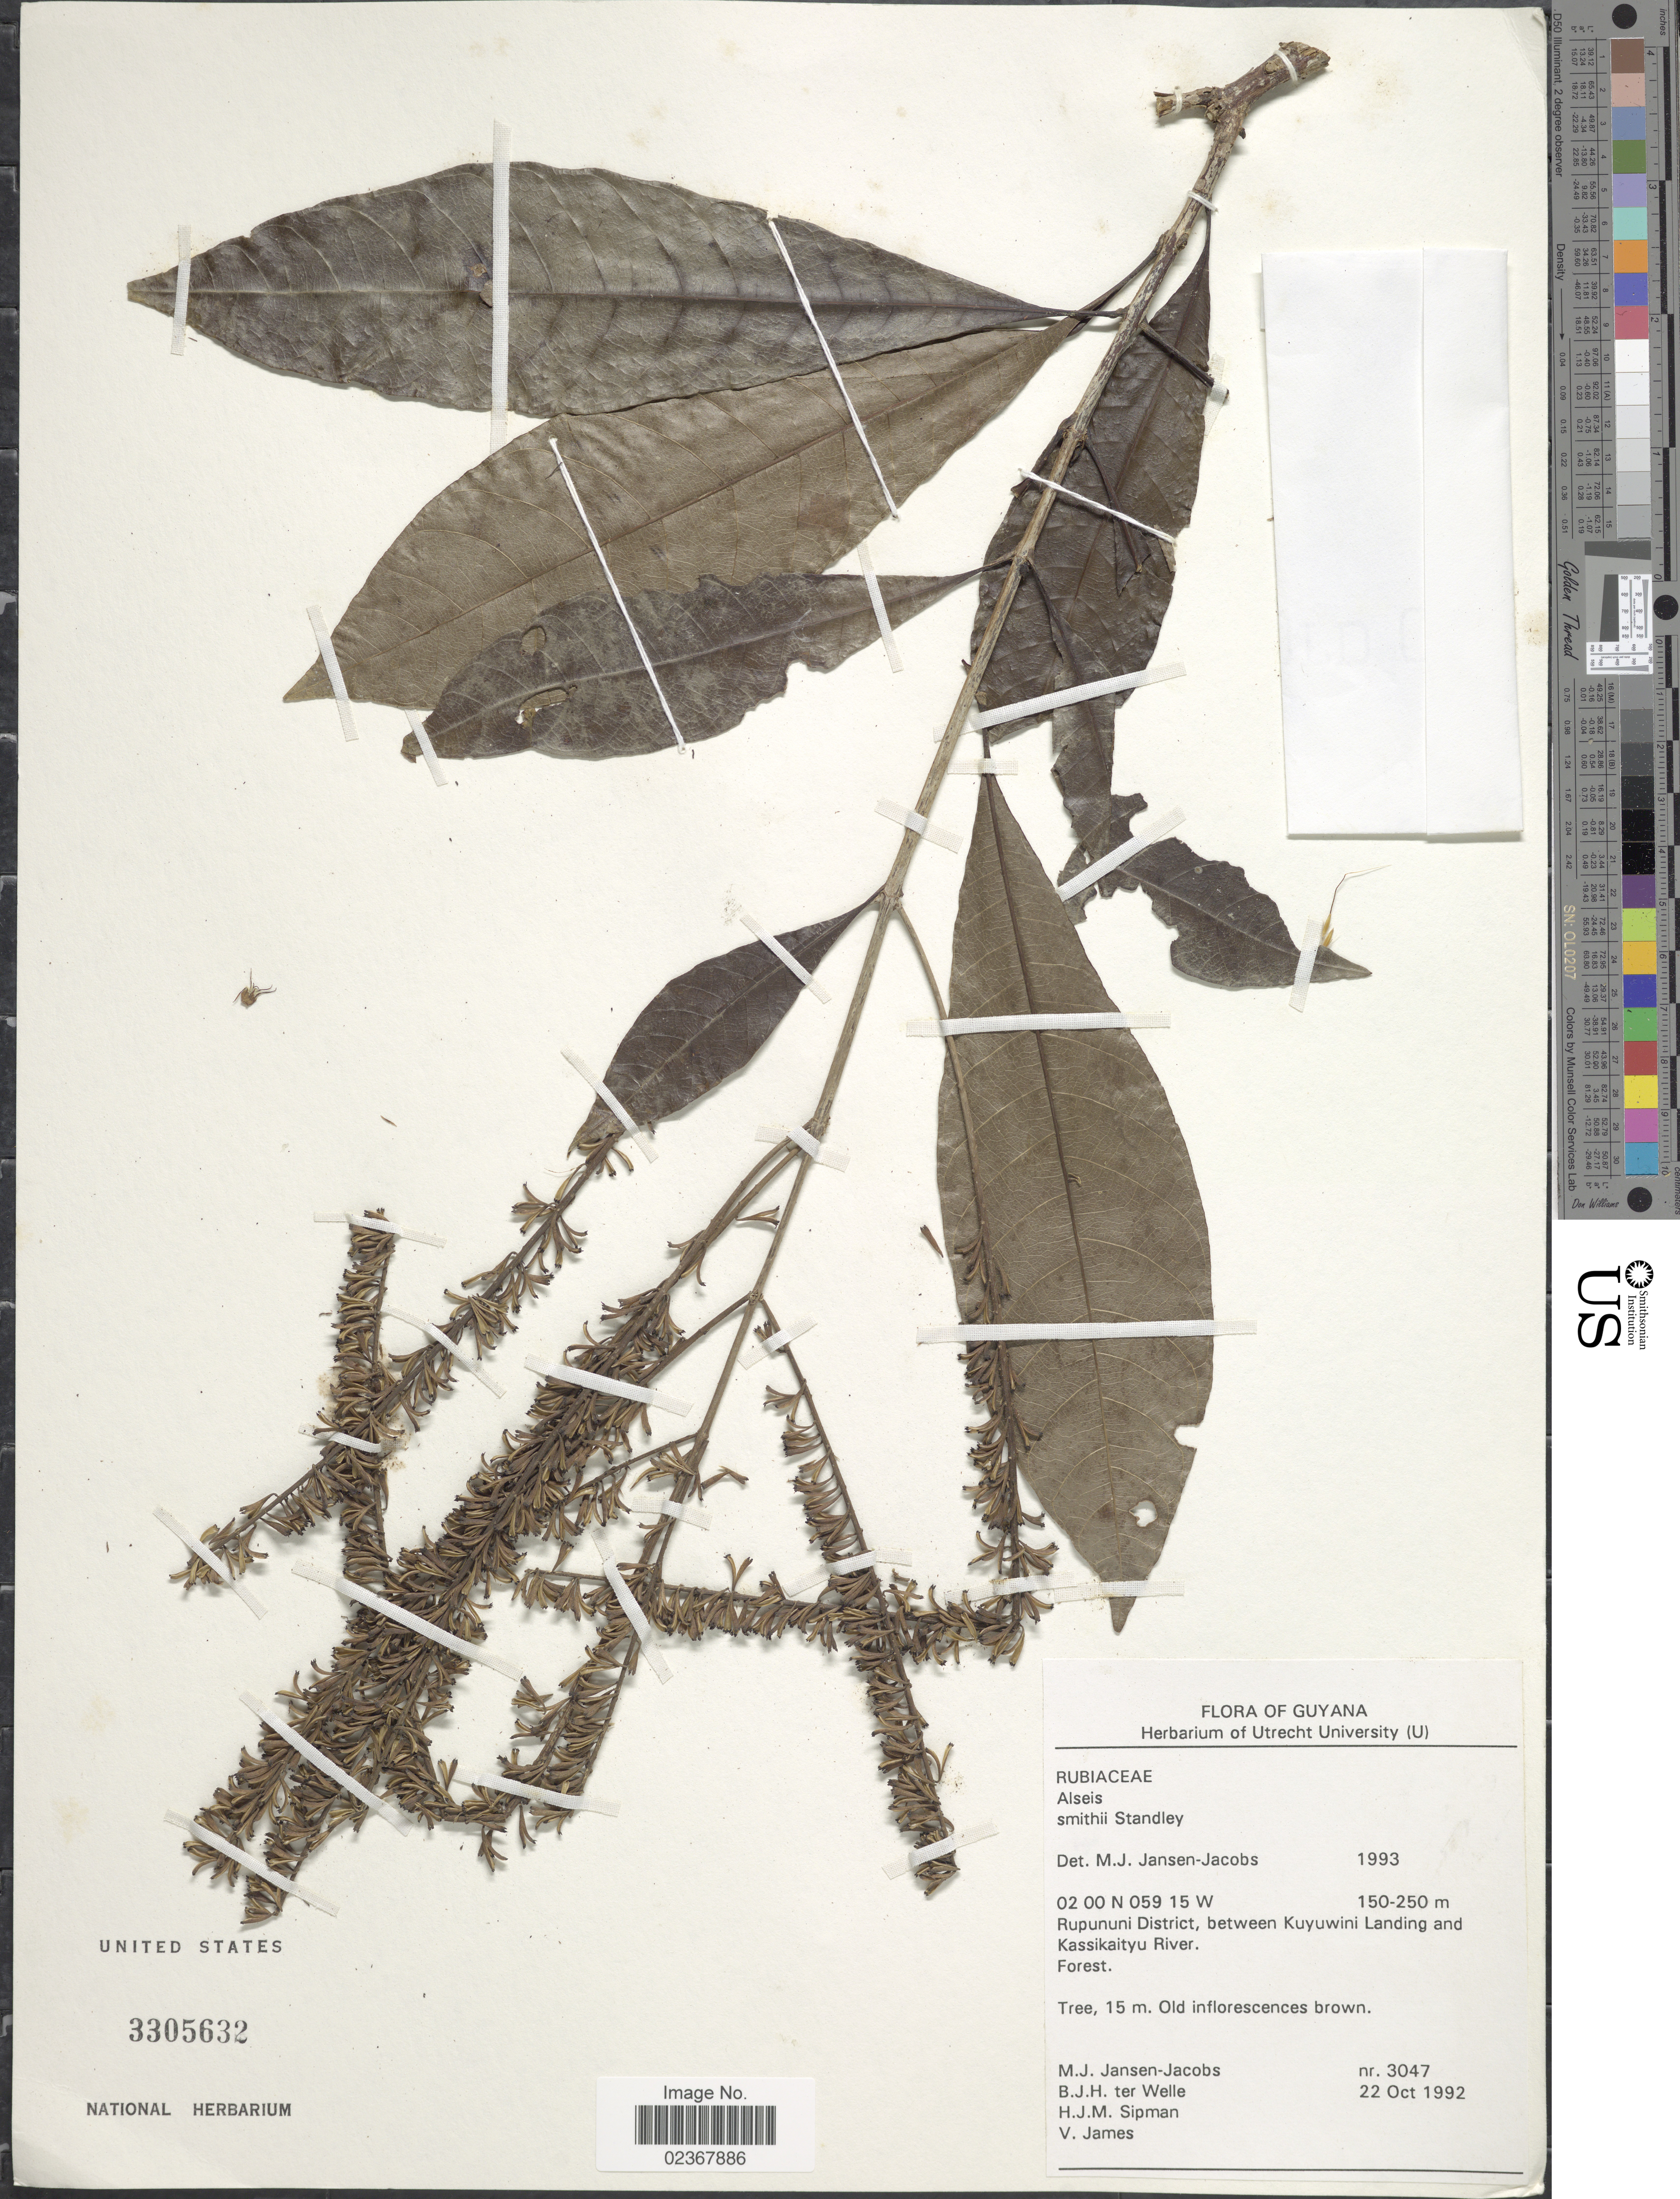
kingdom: Plantae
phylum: Tracheophyta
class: Magnoliopsida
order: Gentianales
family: Rubiaceae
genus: Alseis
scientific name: Alseis smithii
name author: Standl.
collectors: M. J. Jansen-Jacobs, B. Welle, H. J. M. Sipman & V. James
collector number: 3047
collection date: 1992-10-22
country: Guyana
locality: Rupununi Distrcit, between Kuyuwini Landing and Kassikaityu River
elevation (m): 152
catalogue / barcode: US 3305632